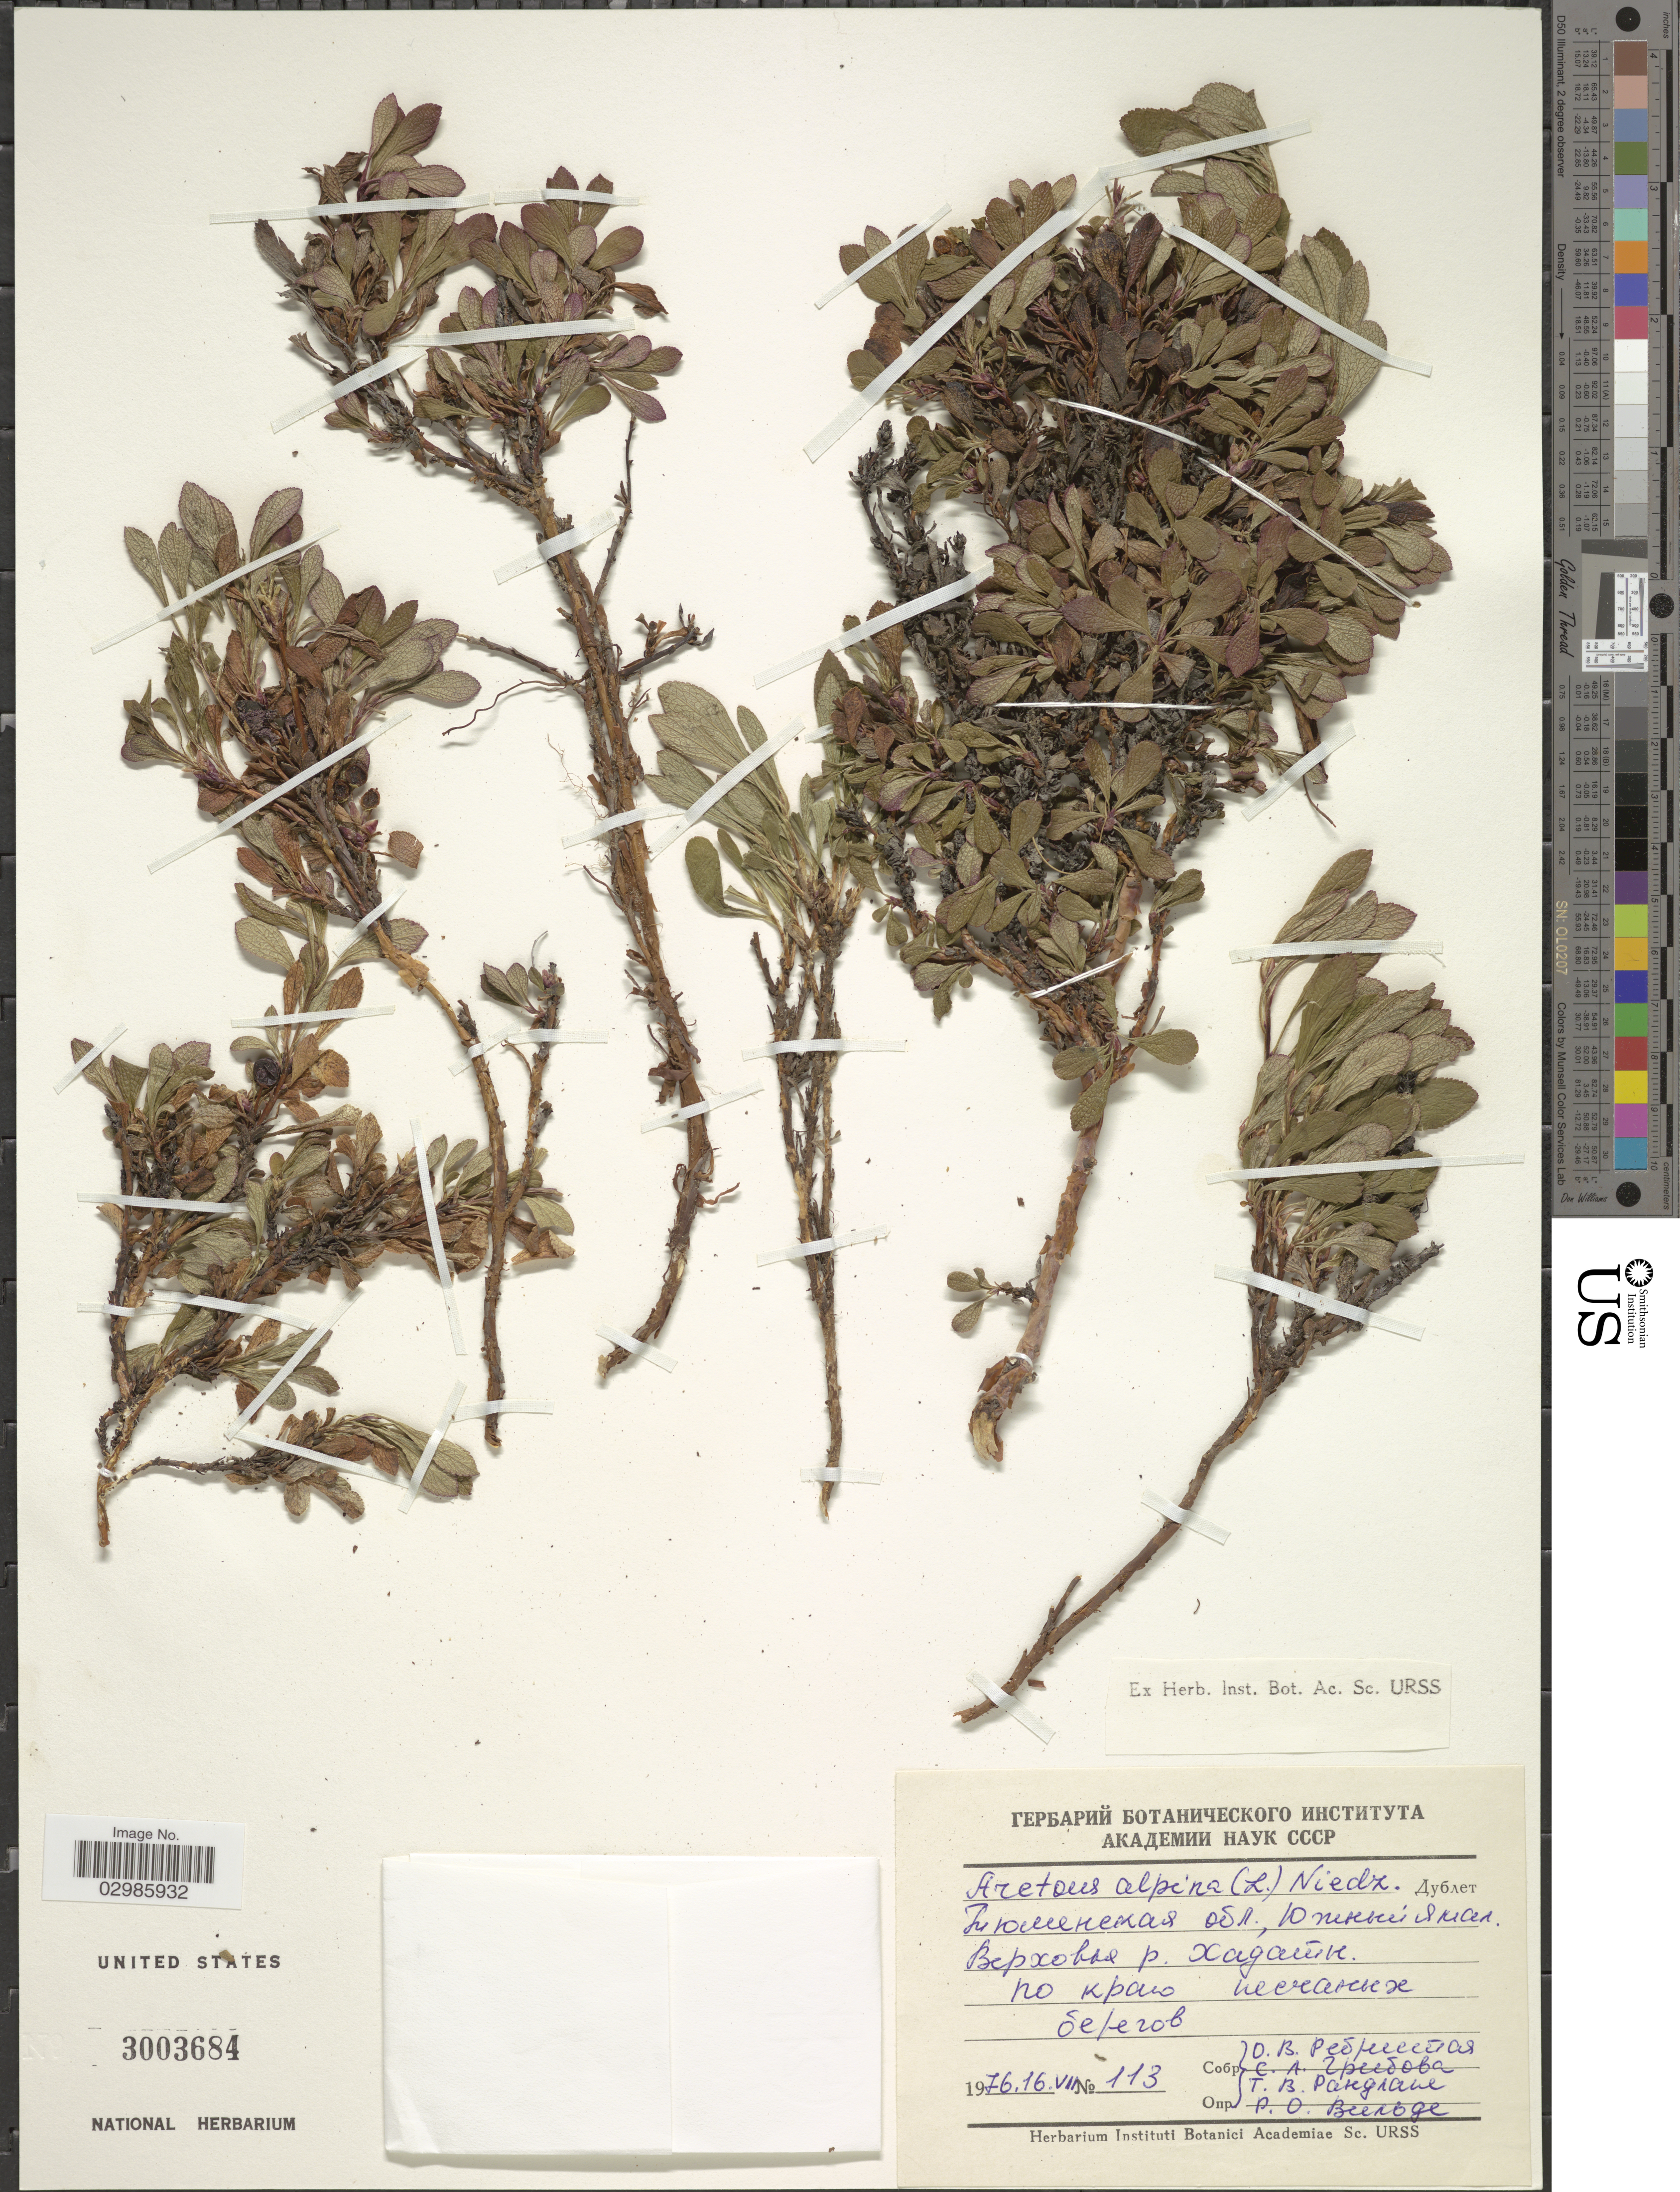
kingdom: Plantae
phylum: Tracheophyta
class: Magnoliopsida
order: Ericales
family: Ericaceae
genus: Arctous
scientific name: Arctous alpina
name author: (L.) Nied.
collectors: O. Rebristaya, S. Gribova, T. Randlane & R. Vilde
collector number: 113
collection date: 1976-07-16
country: Russian Federation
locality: South Yamal.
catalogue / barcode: US 3003684